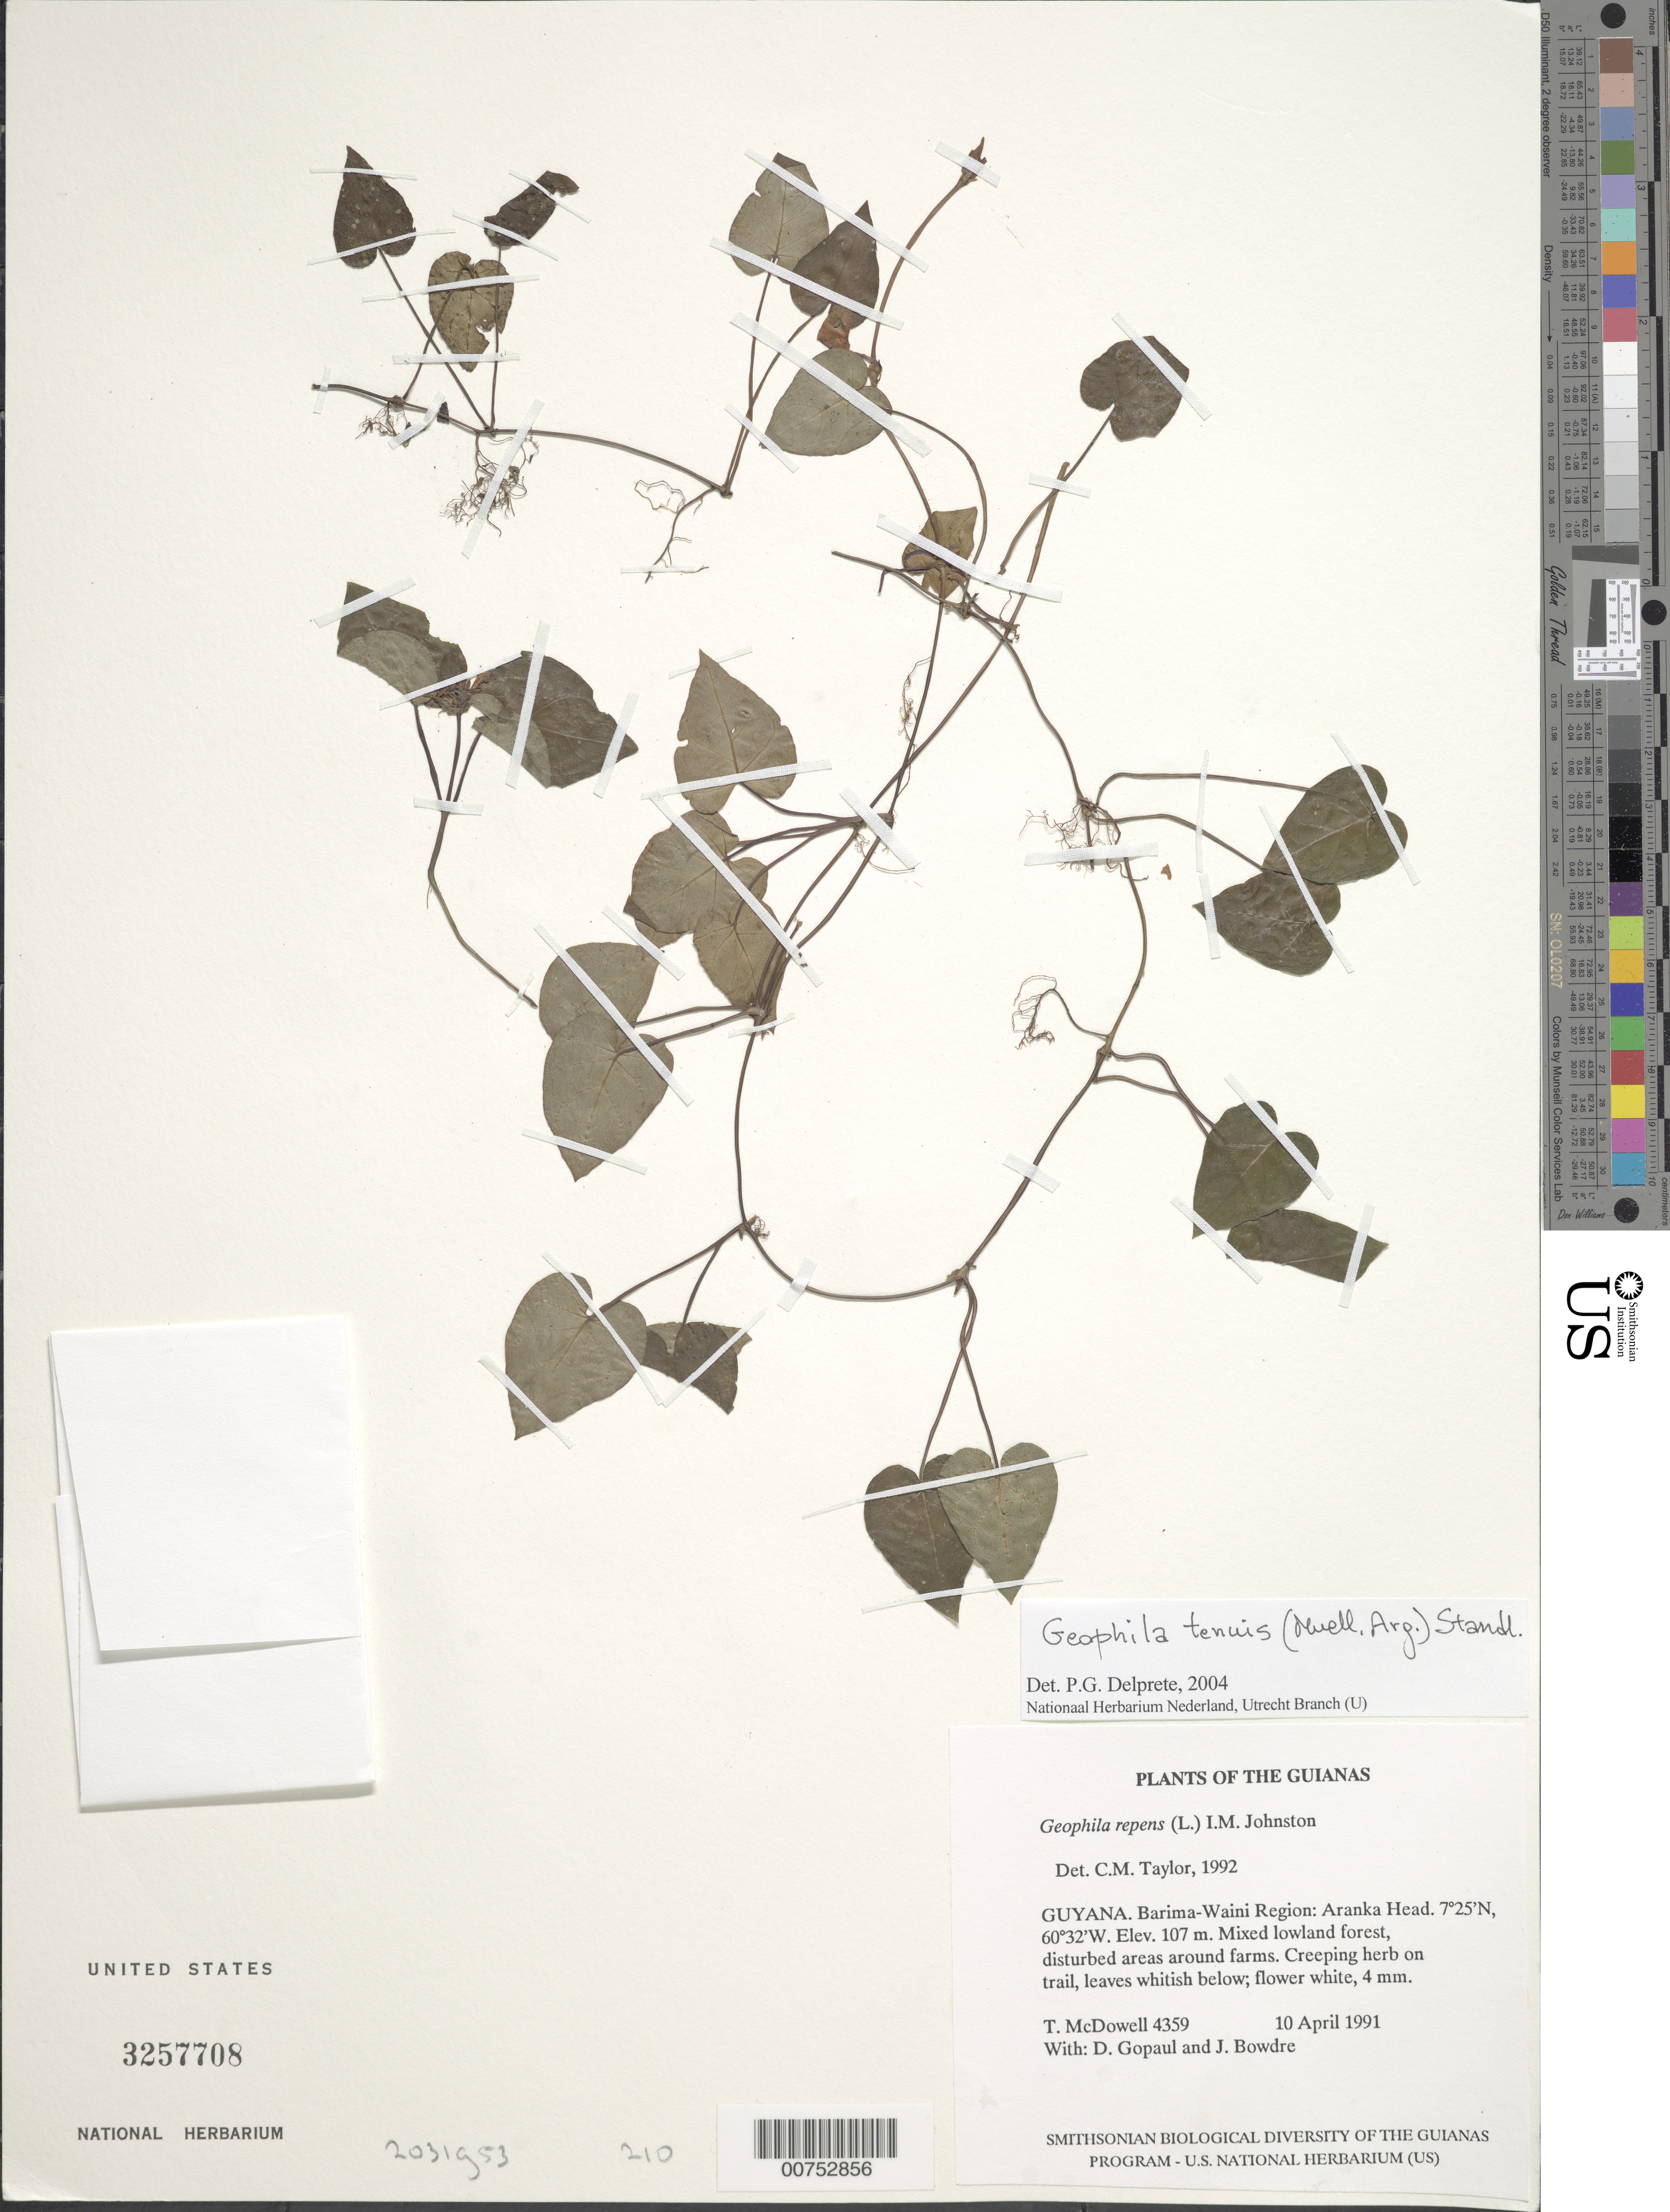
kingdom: Plantae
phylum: Tracheophyta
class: Magnoliopsida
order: Gentianales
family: Rubiaceae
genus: Geophila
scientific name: Geophila tenuis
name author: (Müll. Arg.) Standl.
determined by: Delprete, P. G., Herb. de Guyane Cay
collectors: T. McDowell, D. Gopaul & J. Bowdre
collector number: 4359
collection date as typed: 10 April 1991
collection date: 1991-04-10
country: Guyana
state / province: Barima-Waini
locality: Aranka Head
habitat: Mixed lowland forest, disturbed areas around farms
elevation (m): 107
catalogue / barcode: US 3257708